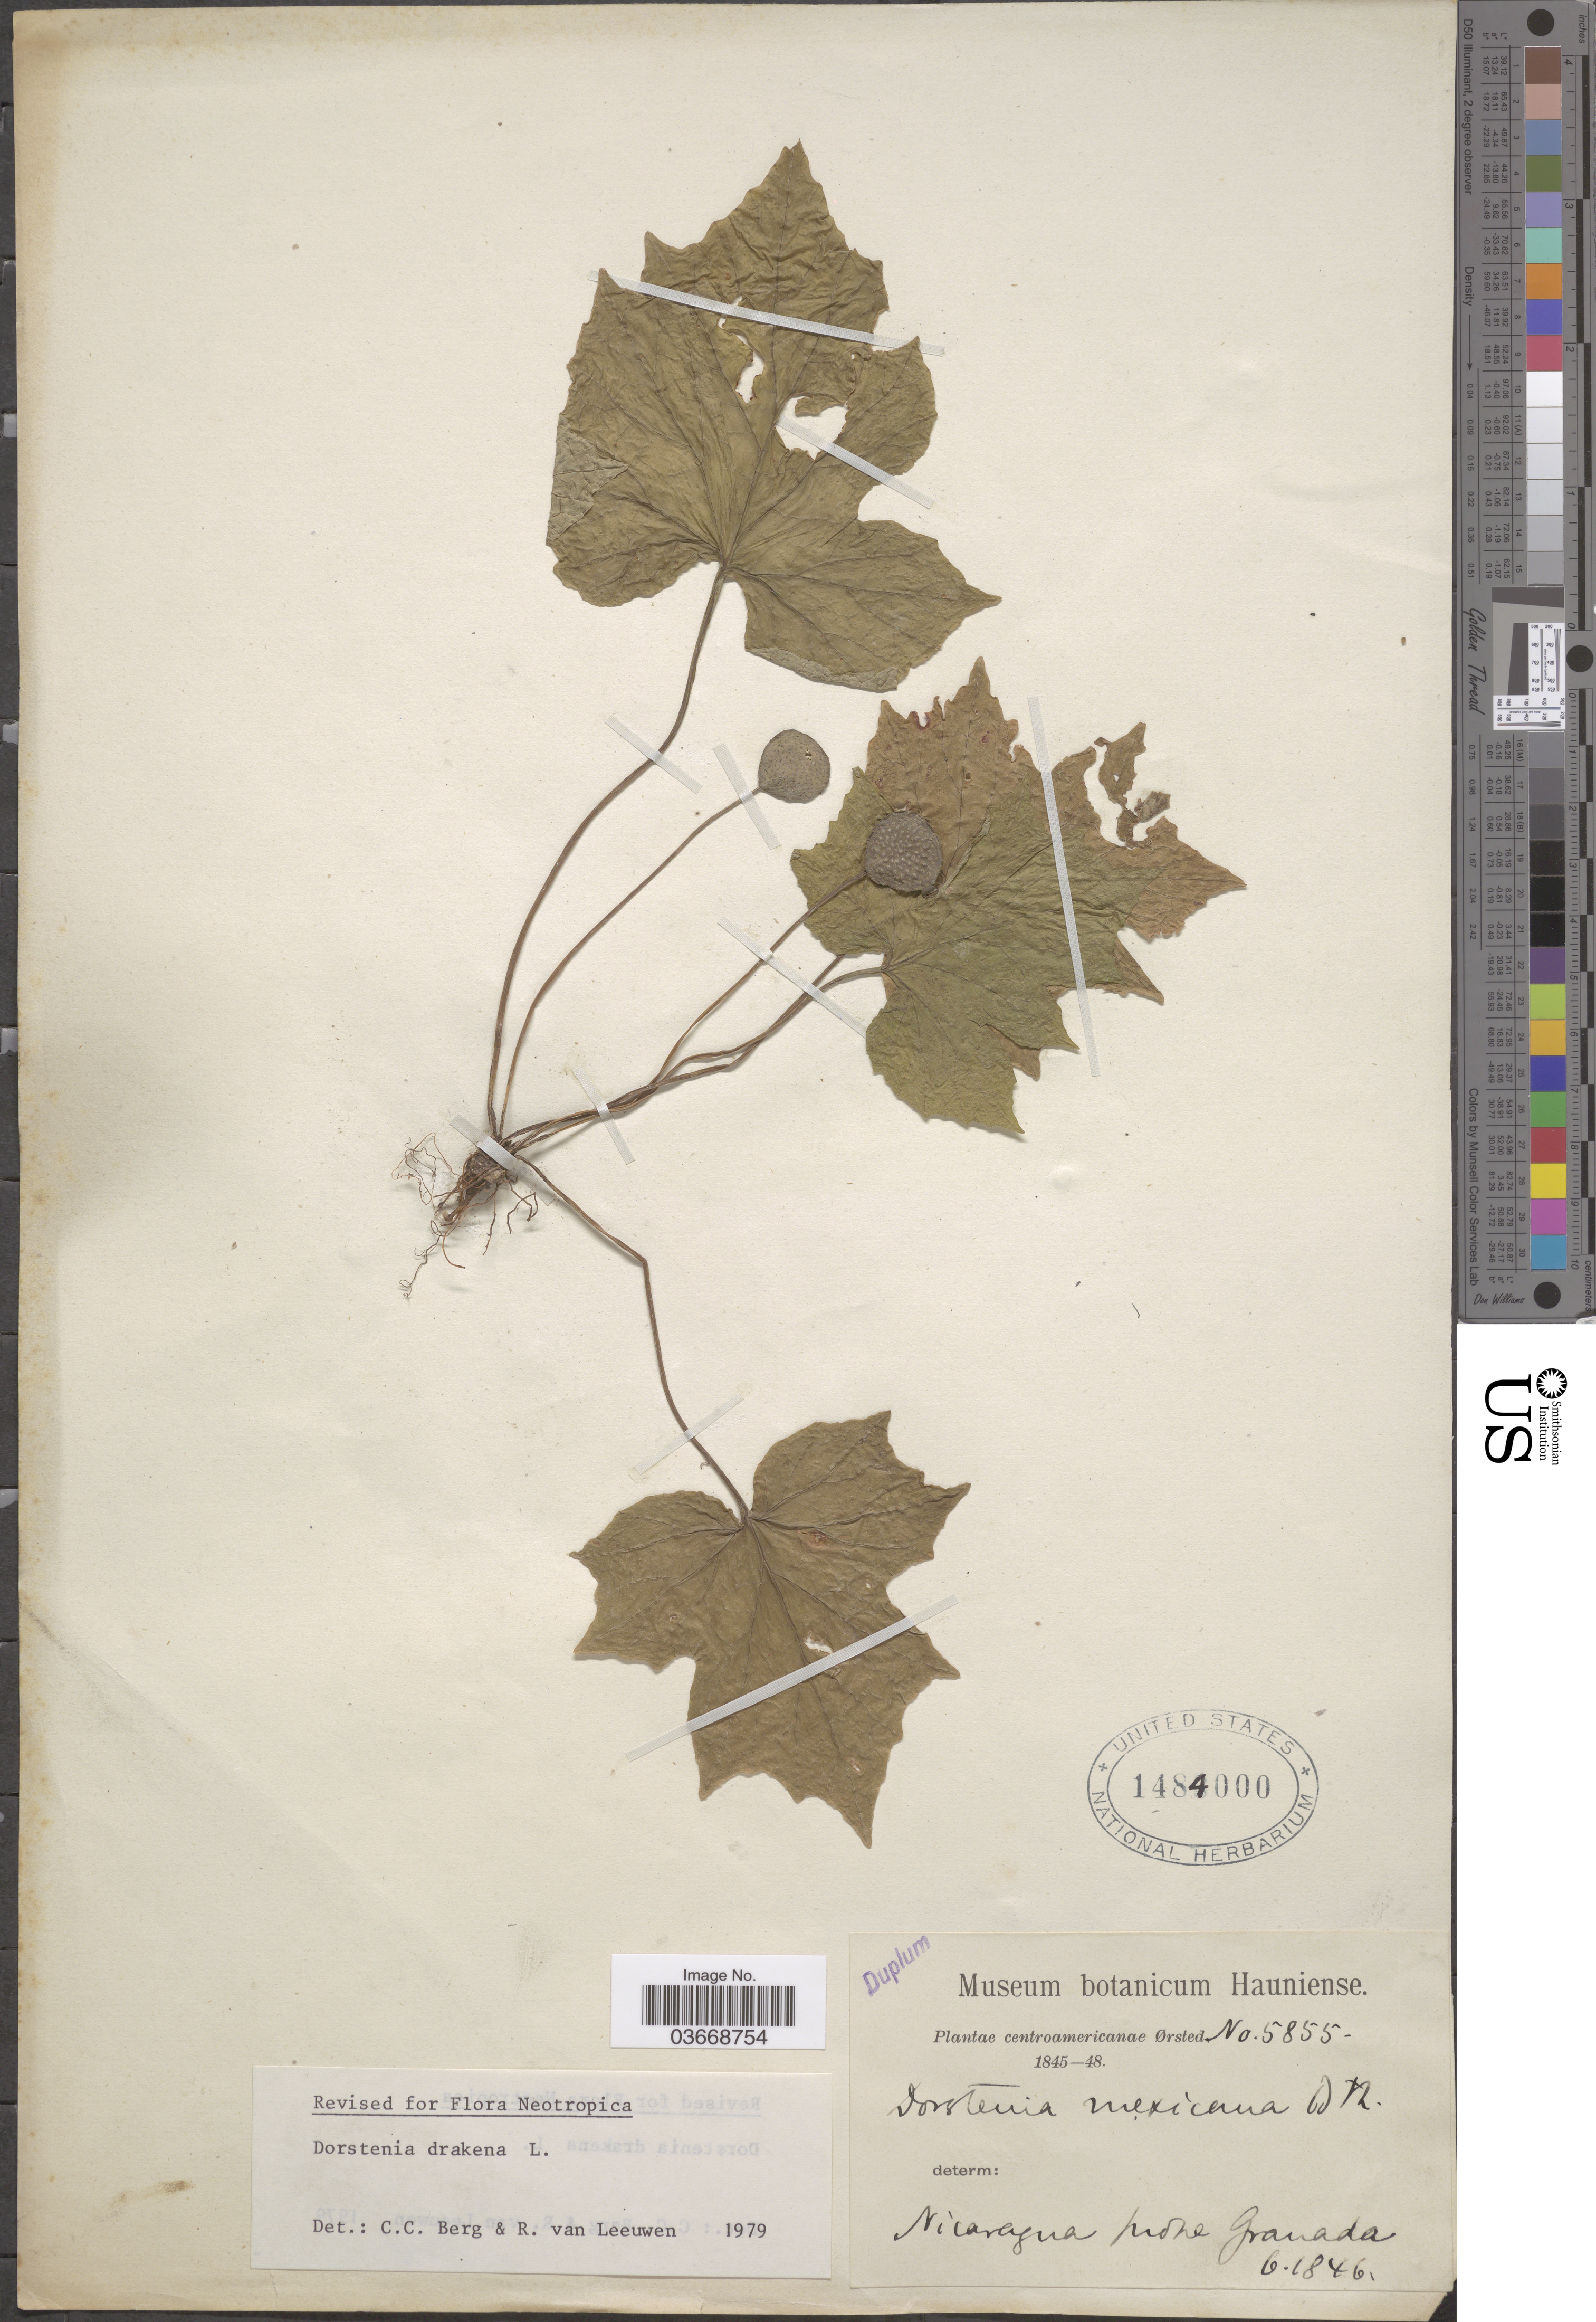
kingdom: Plantae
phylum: Tracheophyta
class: Magnoliopsida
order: Rosales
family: Moraceae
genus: Dorstenia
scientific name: Dorstenia drakena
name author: L.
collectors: Ørsted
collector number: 5855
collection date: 1846-06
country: Nicaragua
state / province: Granada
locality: Nicaragua prope Granada.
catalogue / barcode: US 1484000